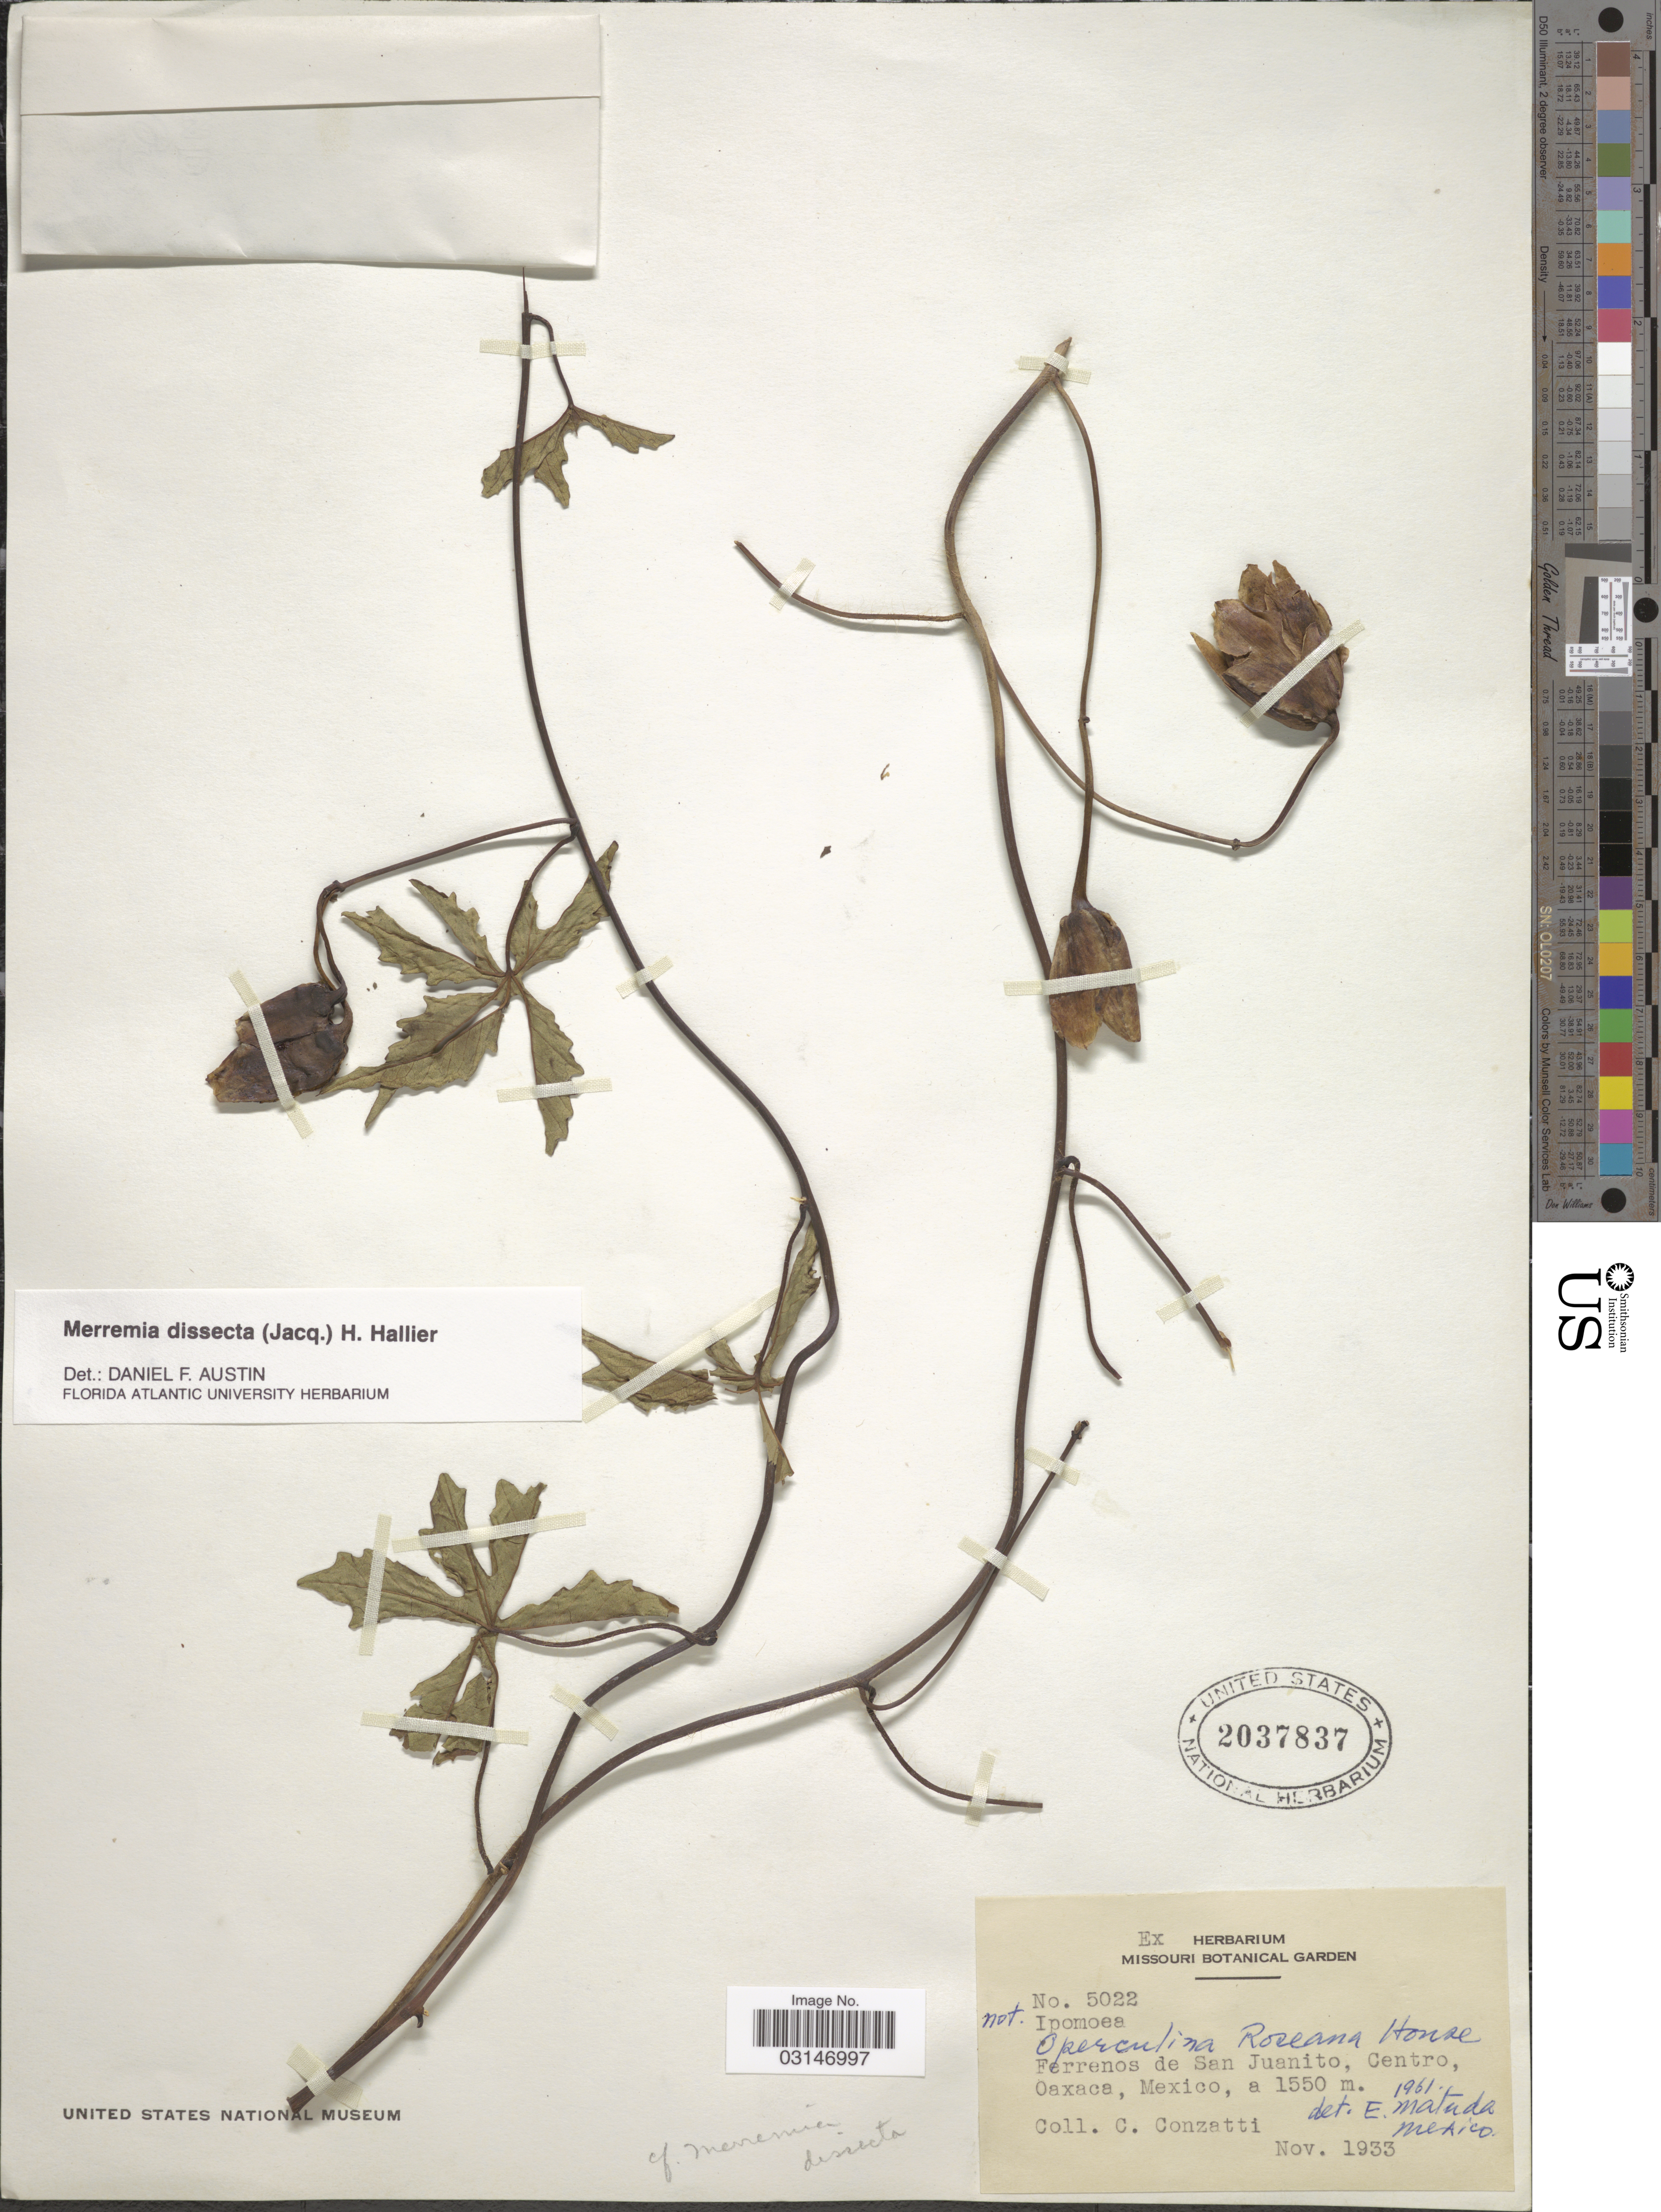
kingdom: Plantae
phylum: Tracheophyta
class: Magnoliopsida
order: Solanales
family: Convolvulaceae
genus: Distimake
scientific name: Distimake dissectus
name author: (Jacq.) A. R. Simões & Staples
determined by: Strong, Mark T., (BOT), Smithsonian Institution - National Museum of Natural History (UNITED STATES)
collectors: C. Conzatti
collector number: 5022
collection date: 1933-11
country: Mexico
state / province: Oaxaca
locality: Ferrenos de San Juanito, Centro, Oaxaca, Mexico.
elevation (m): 1550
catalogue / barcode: US 2037837